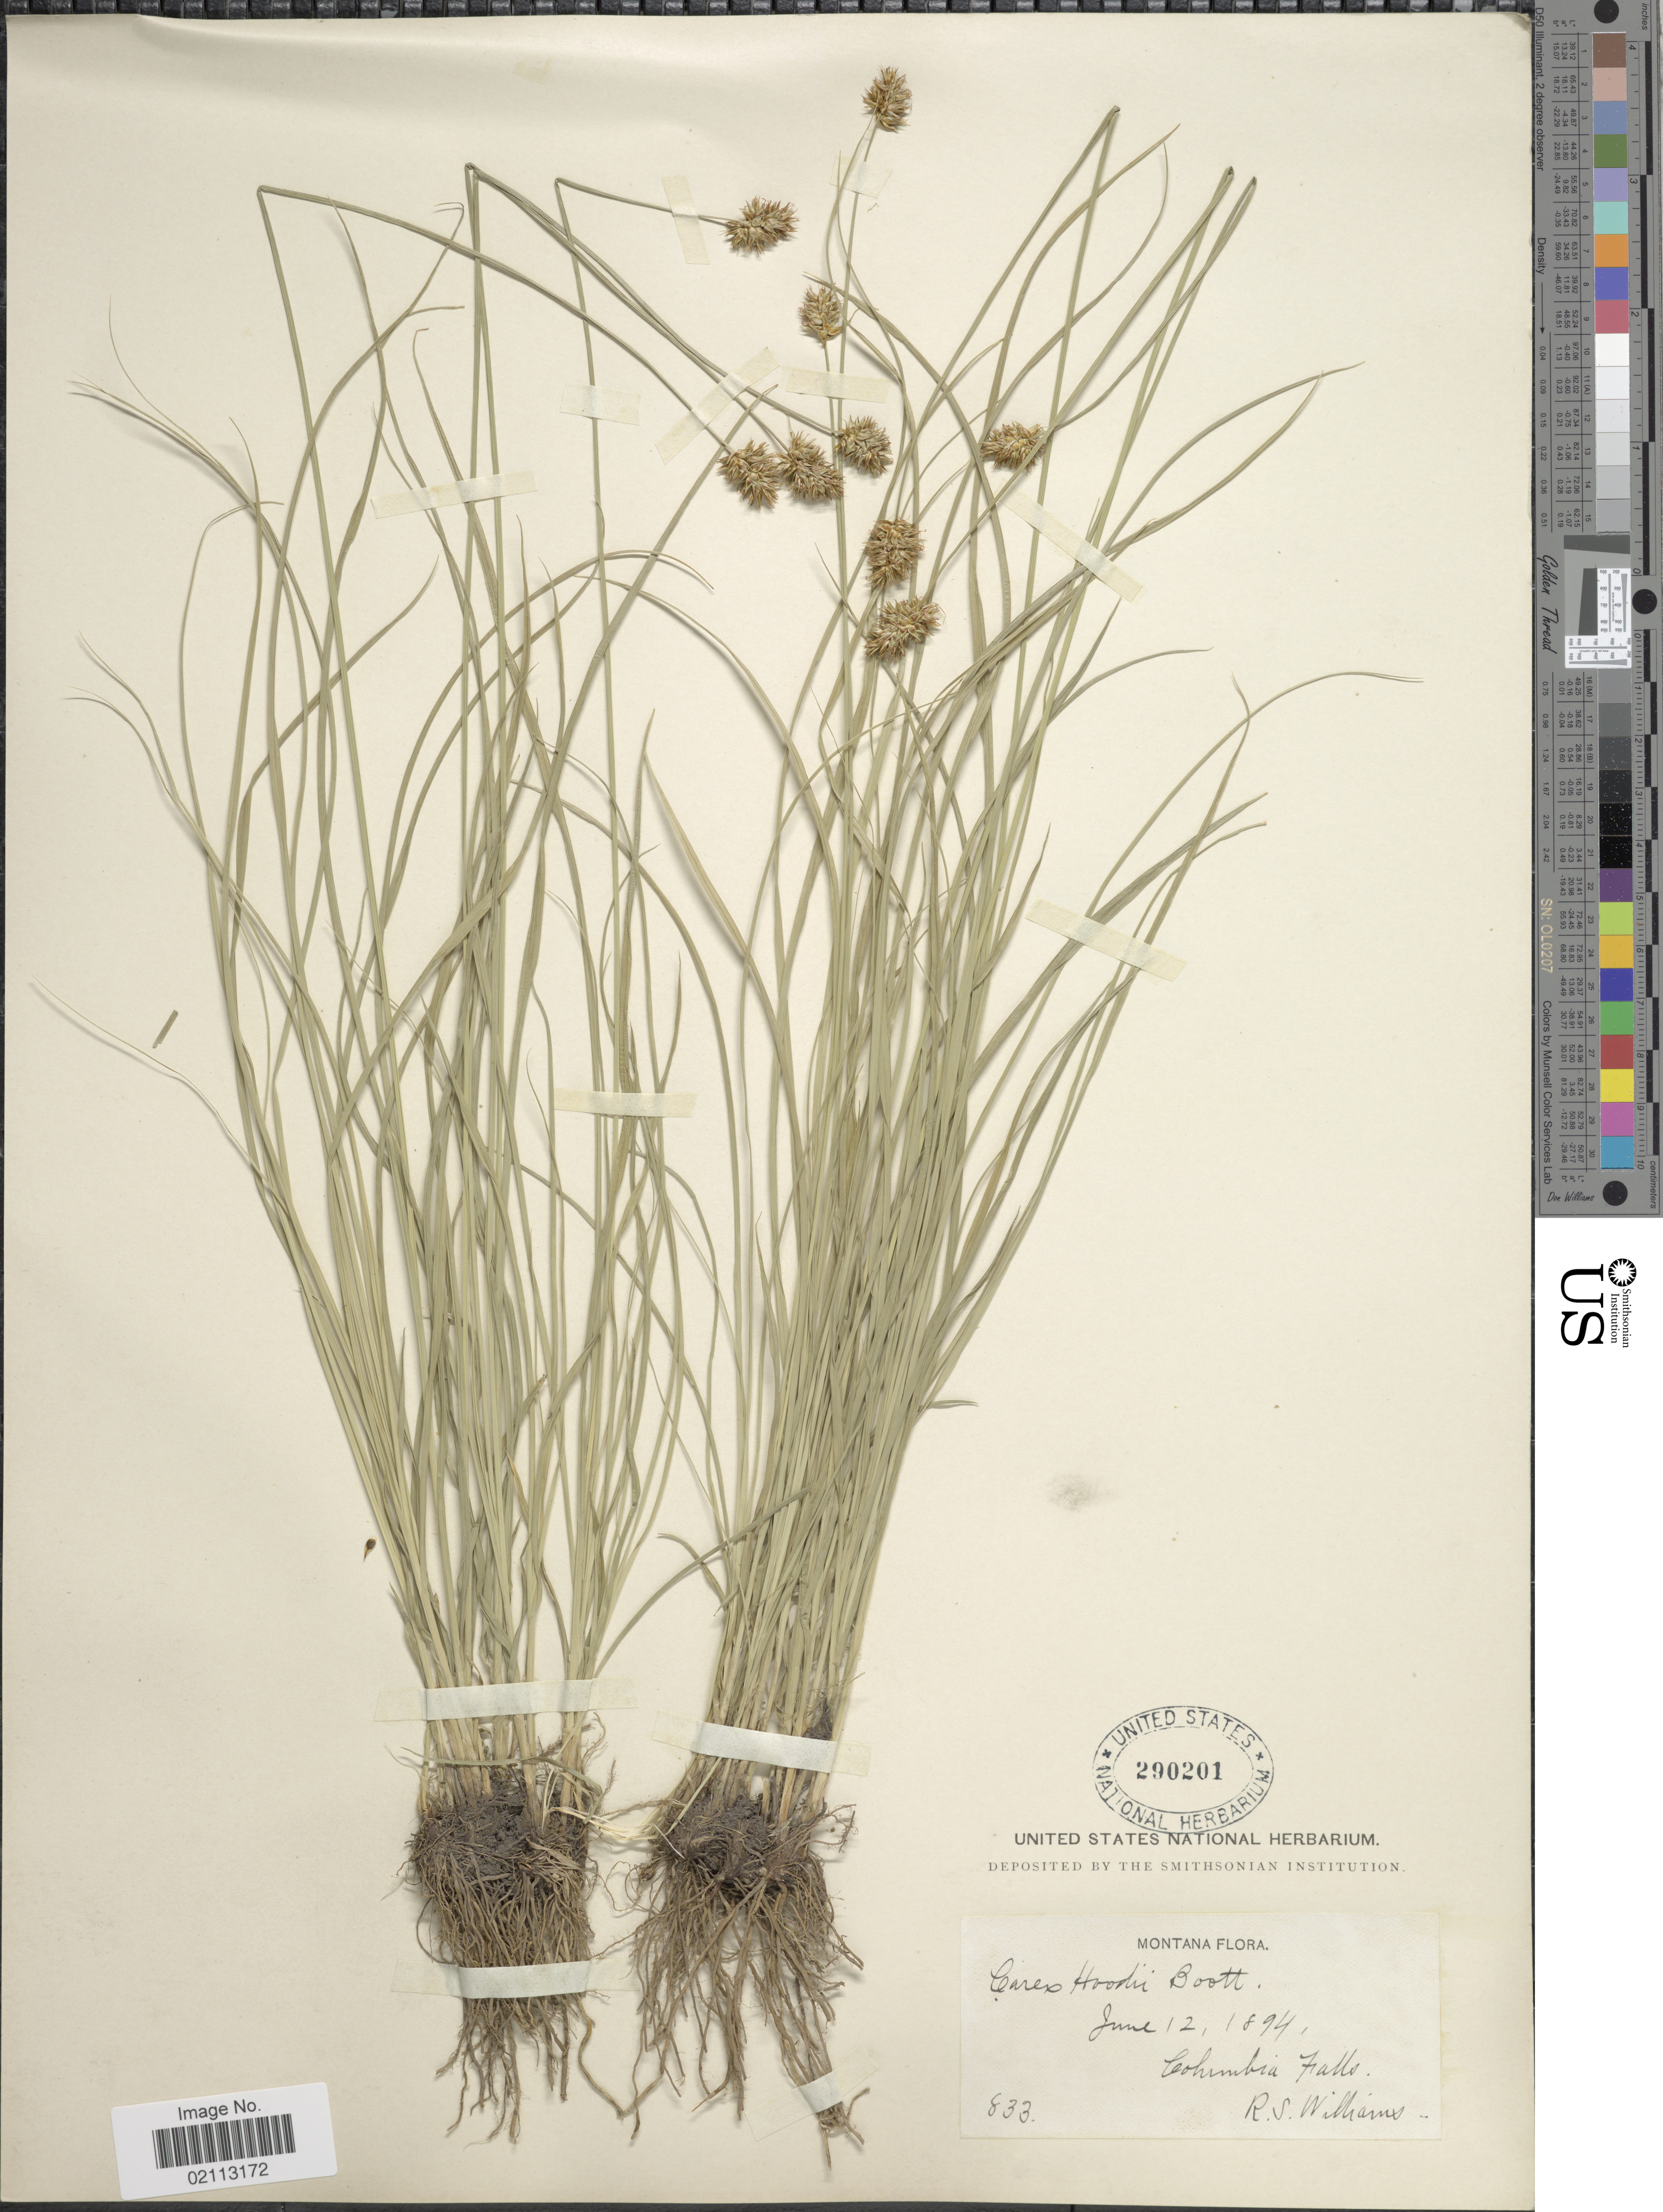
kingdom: Plantae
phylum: Tracheophyta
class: Liliopsida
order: Poales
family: Cyperaceae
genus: Carex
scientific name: Carex hoodii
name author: Boott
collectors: R. S. Williams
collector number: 833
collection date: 1894-06-12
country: United States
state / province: Montana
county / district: Flathead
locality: Columbia Falls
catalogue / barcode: US 290201